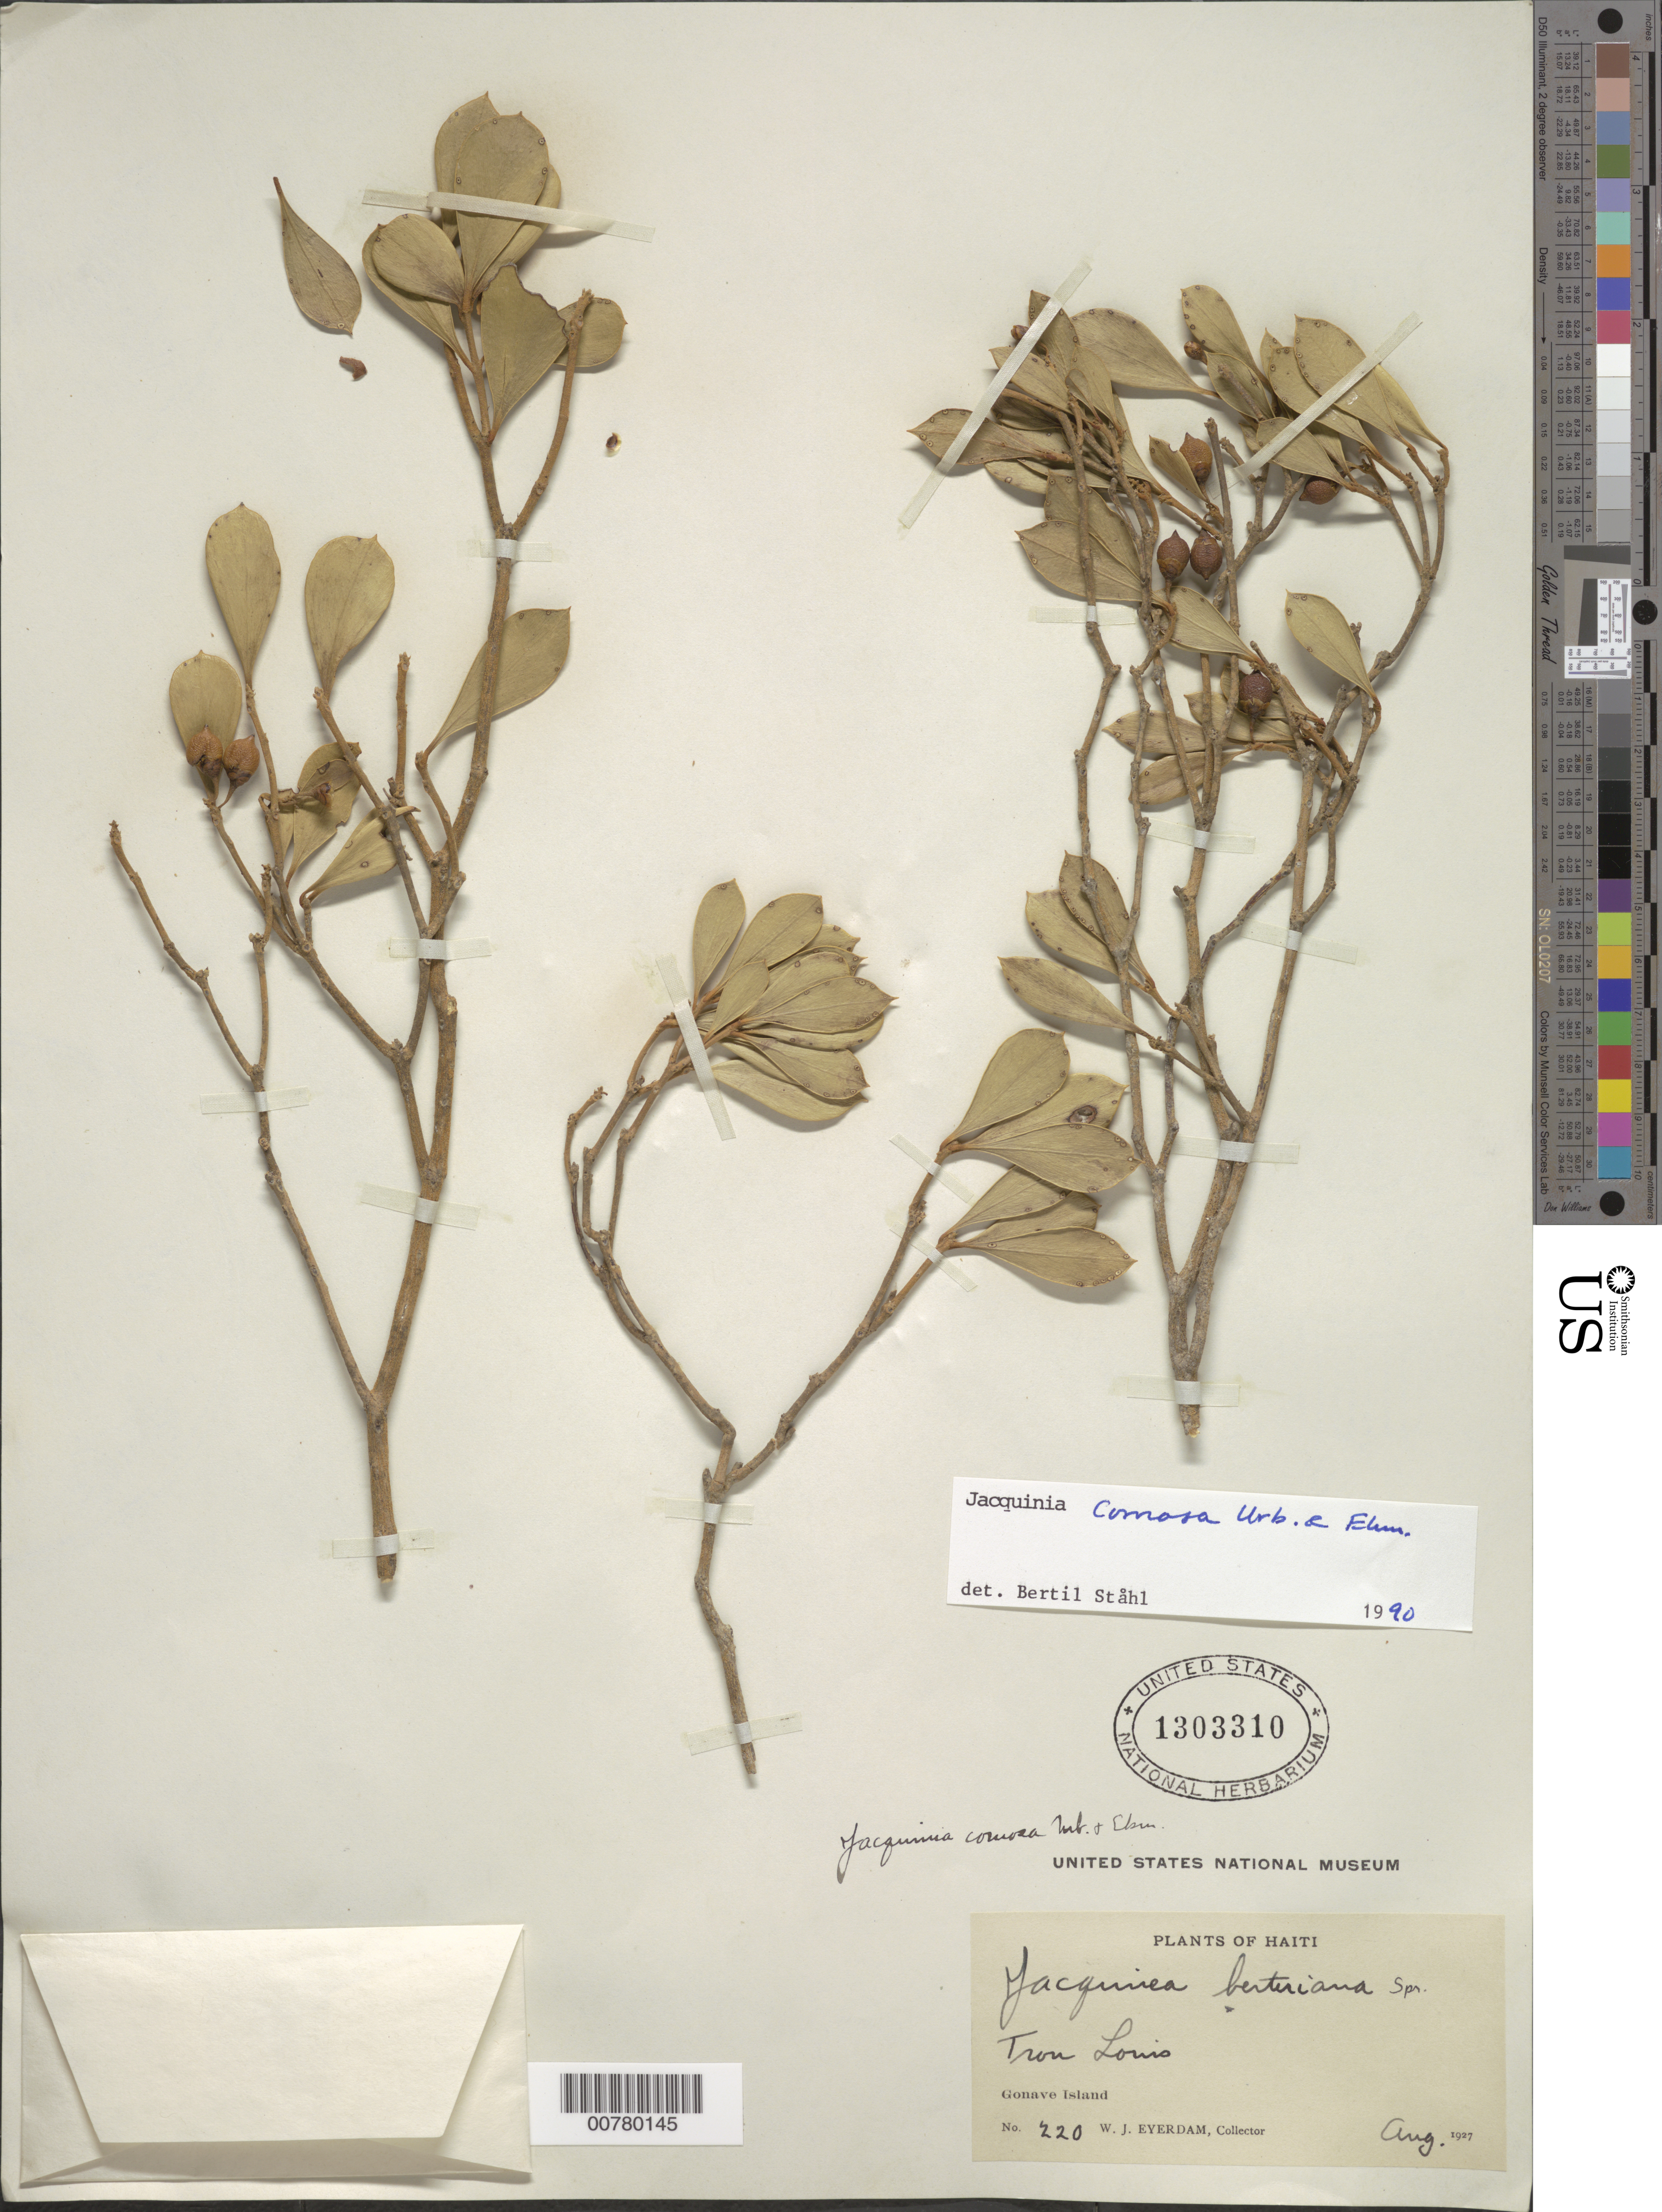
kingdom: Plantae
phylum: Tracheophyta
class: Magnoliopsida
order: Ericales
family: Primulaceae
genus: Jacquinia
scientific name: Jacquinia comosa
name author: Urb. & Ekman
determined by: Ståhl, B.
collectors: W. J. Eyerdam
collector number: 220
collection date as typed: Aug 1927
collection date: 1927-08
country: Haiti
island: Hispaniola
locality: Gonave Island, Trou Louis.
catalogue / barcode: US 1303310